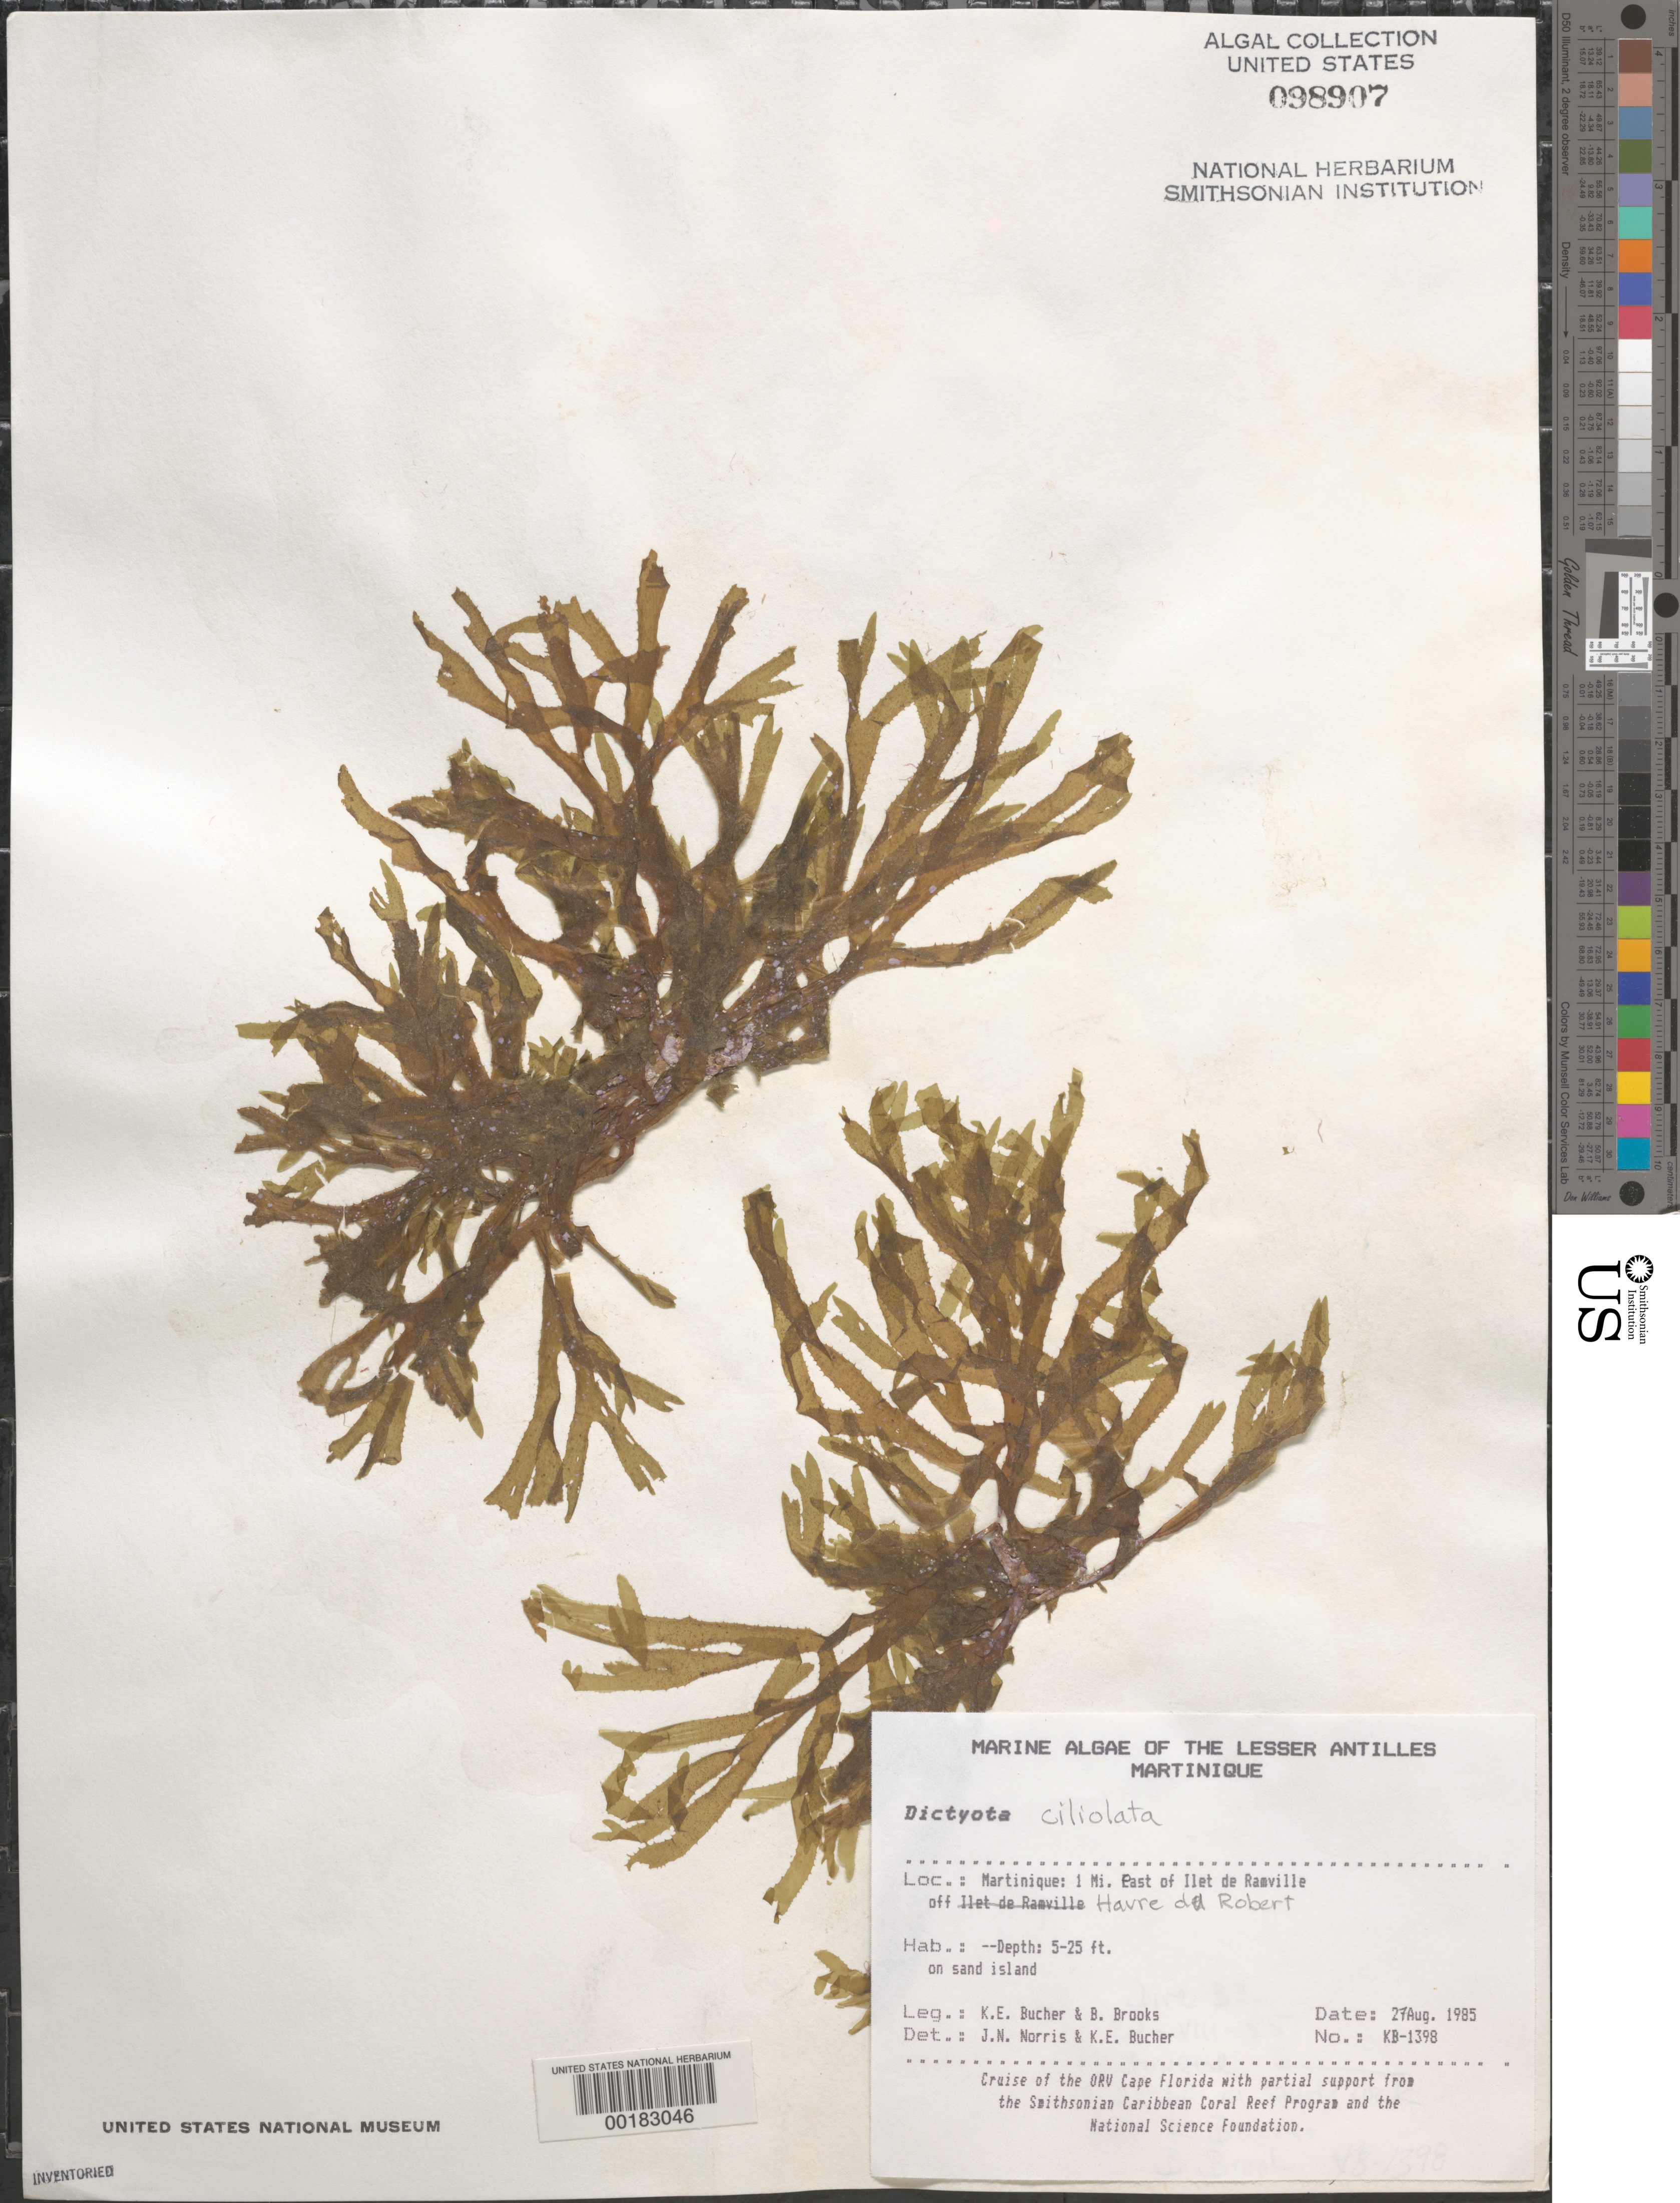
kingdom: Chromista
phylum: Ochrophyta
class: Phaeophyceae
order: Dictyotales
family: Dictyotaceae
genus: Dictyota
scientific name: Dictyota ciliolata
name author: Sond. ex Kütz.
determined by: Norris, J. N.; Bucher, K. E.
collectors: K. E. Bucher & B. Brooks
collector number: Kb-1398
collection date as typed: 27 Aug 1985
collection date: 1985-08-27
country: Martinique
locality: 1 mile east of Ilet de Ramville, off Havre du Robert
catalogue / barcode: US 98907